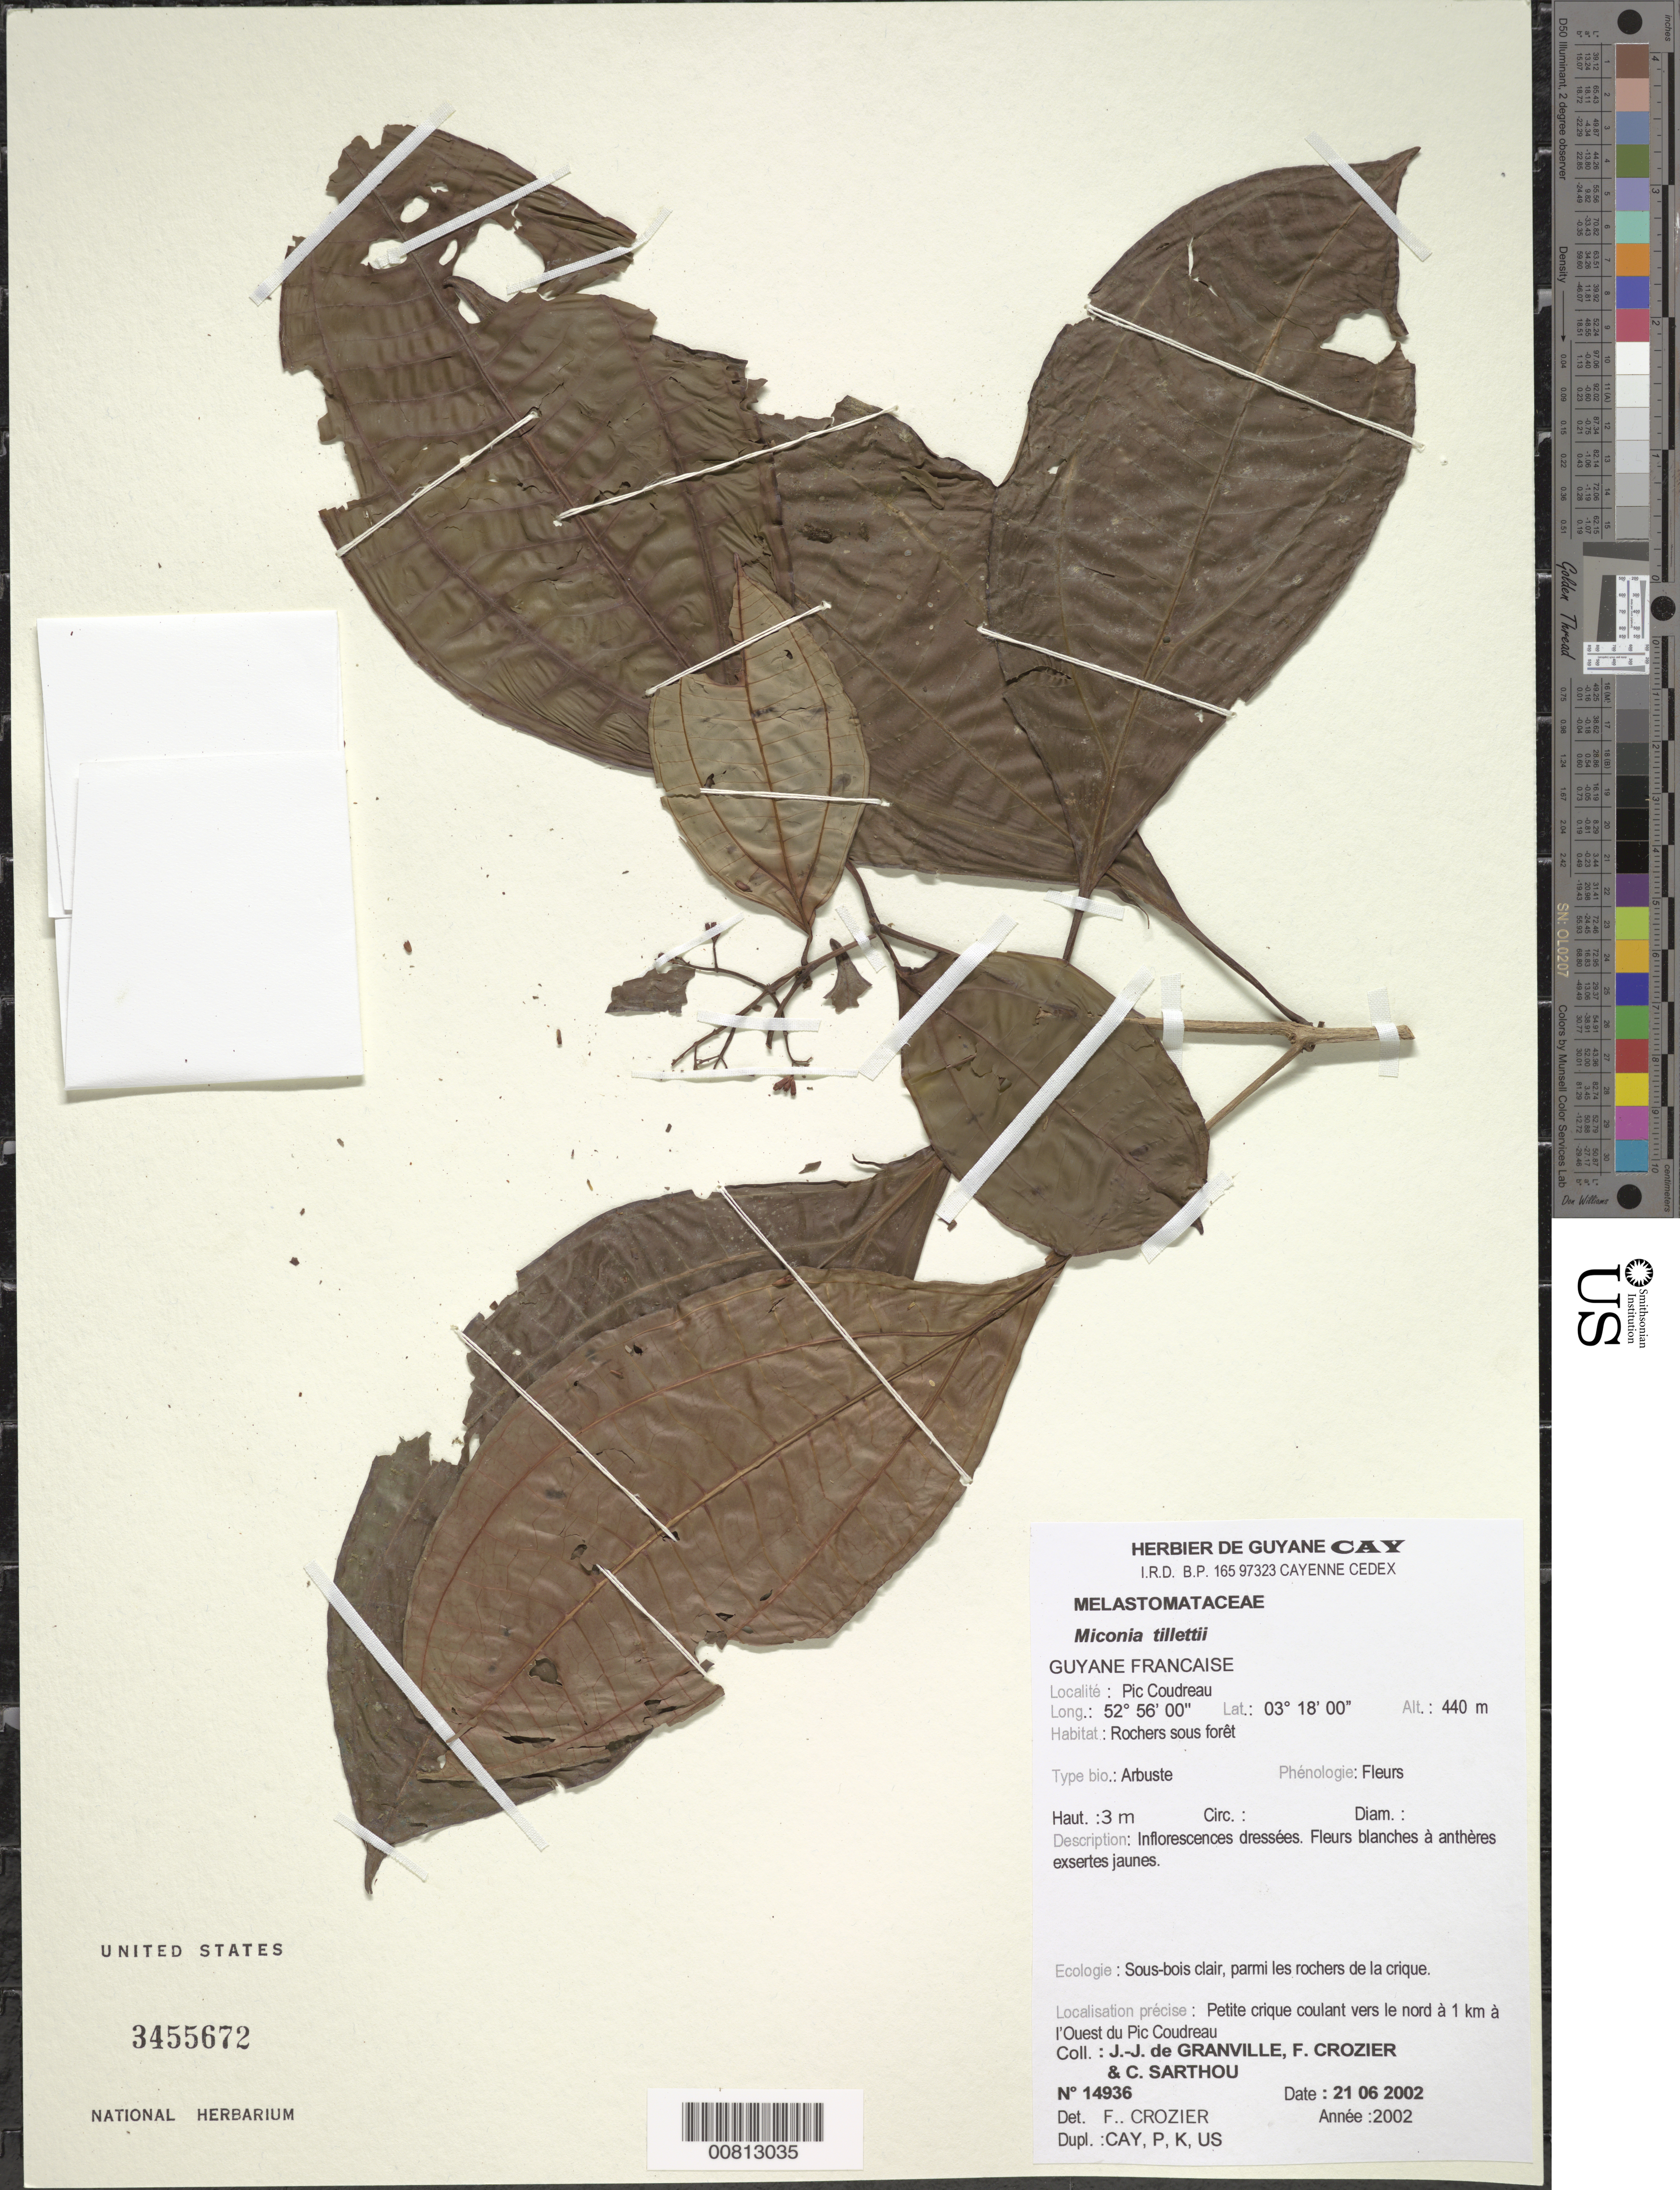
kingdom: Plantae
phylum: Tracheophyta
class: Magnoliopsida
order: Myrtales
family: Melastomataceae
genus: Miconia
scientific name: Miconia tillettii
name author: Wurdack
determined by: Crozier, F.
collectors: J.-J. de Granville, F. Crozier & C. Sarthou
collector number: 14936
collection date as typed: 21-Jun-02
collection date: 2002-06-21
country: French Guiana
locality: Monts Bakra, 1 km a l'Ouest du Pic Coudreau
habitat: Rochers sous forêt; sous bois clair, parmi les rochers de la crique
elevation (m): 440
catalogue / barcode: US 3455672